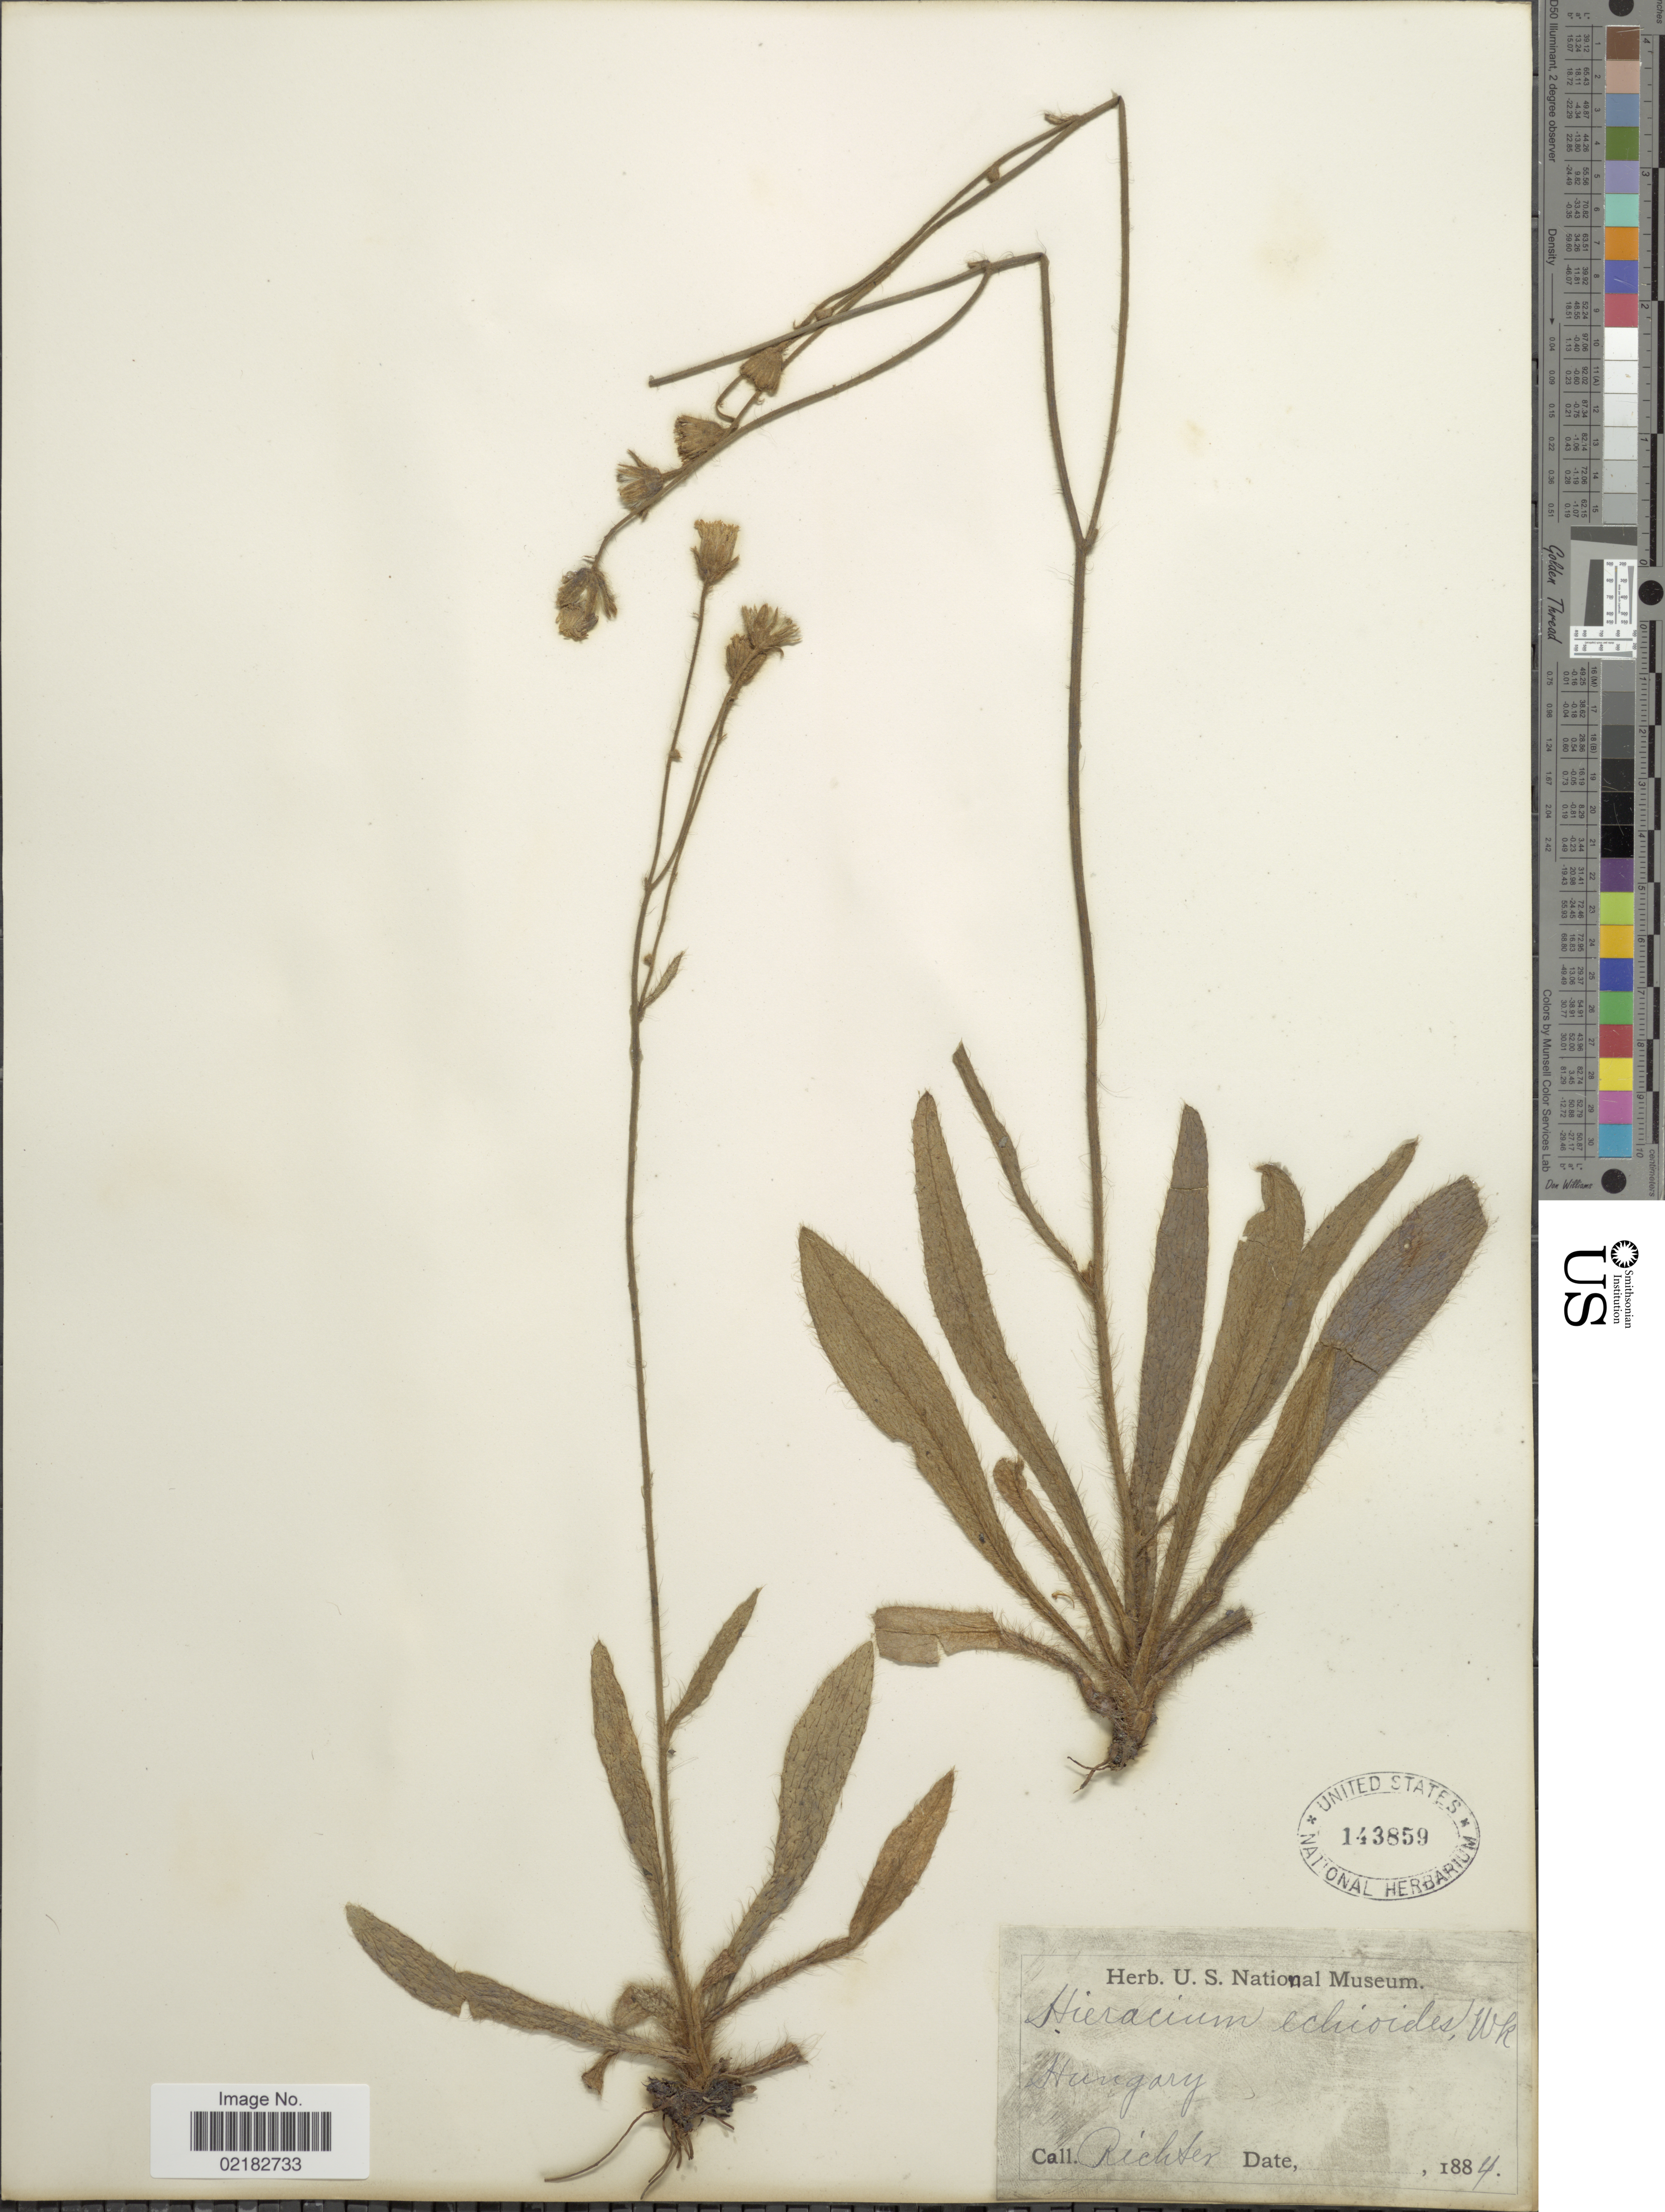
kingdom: Plantae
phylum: Tracheophyta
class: Magnoliopsida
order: Asterales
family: Asteraceae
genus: Pilosella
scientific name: Pilosella echioides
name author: F.W. Schultz & Sch. Bip.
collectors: -- Richter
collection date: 1884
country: Hungary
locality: Hungary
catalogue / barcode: US 143859